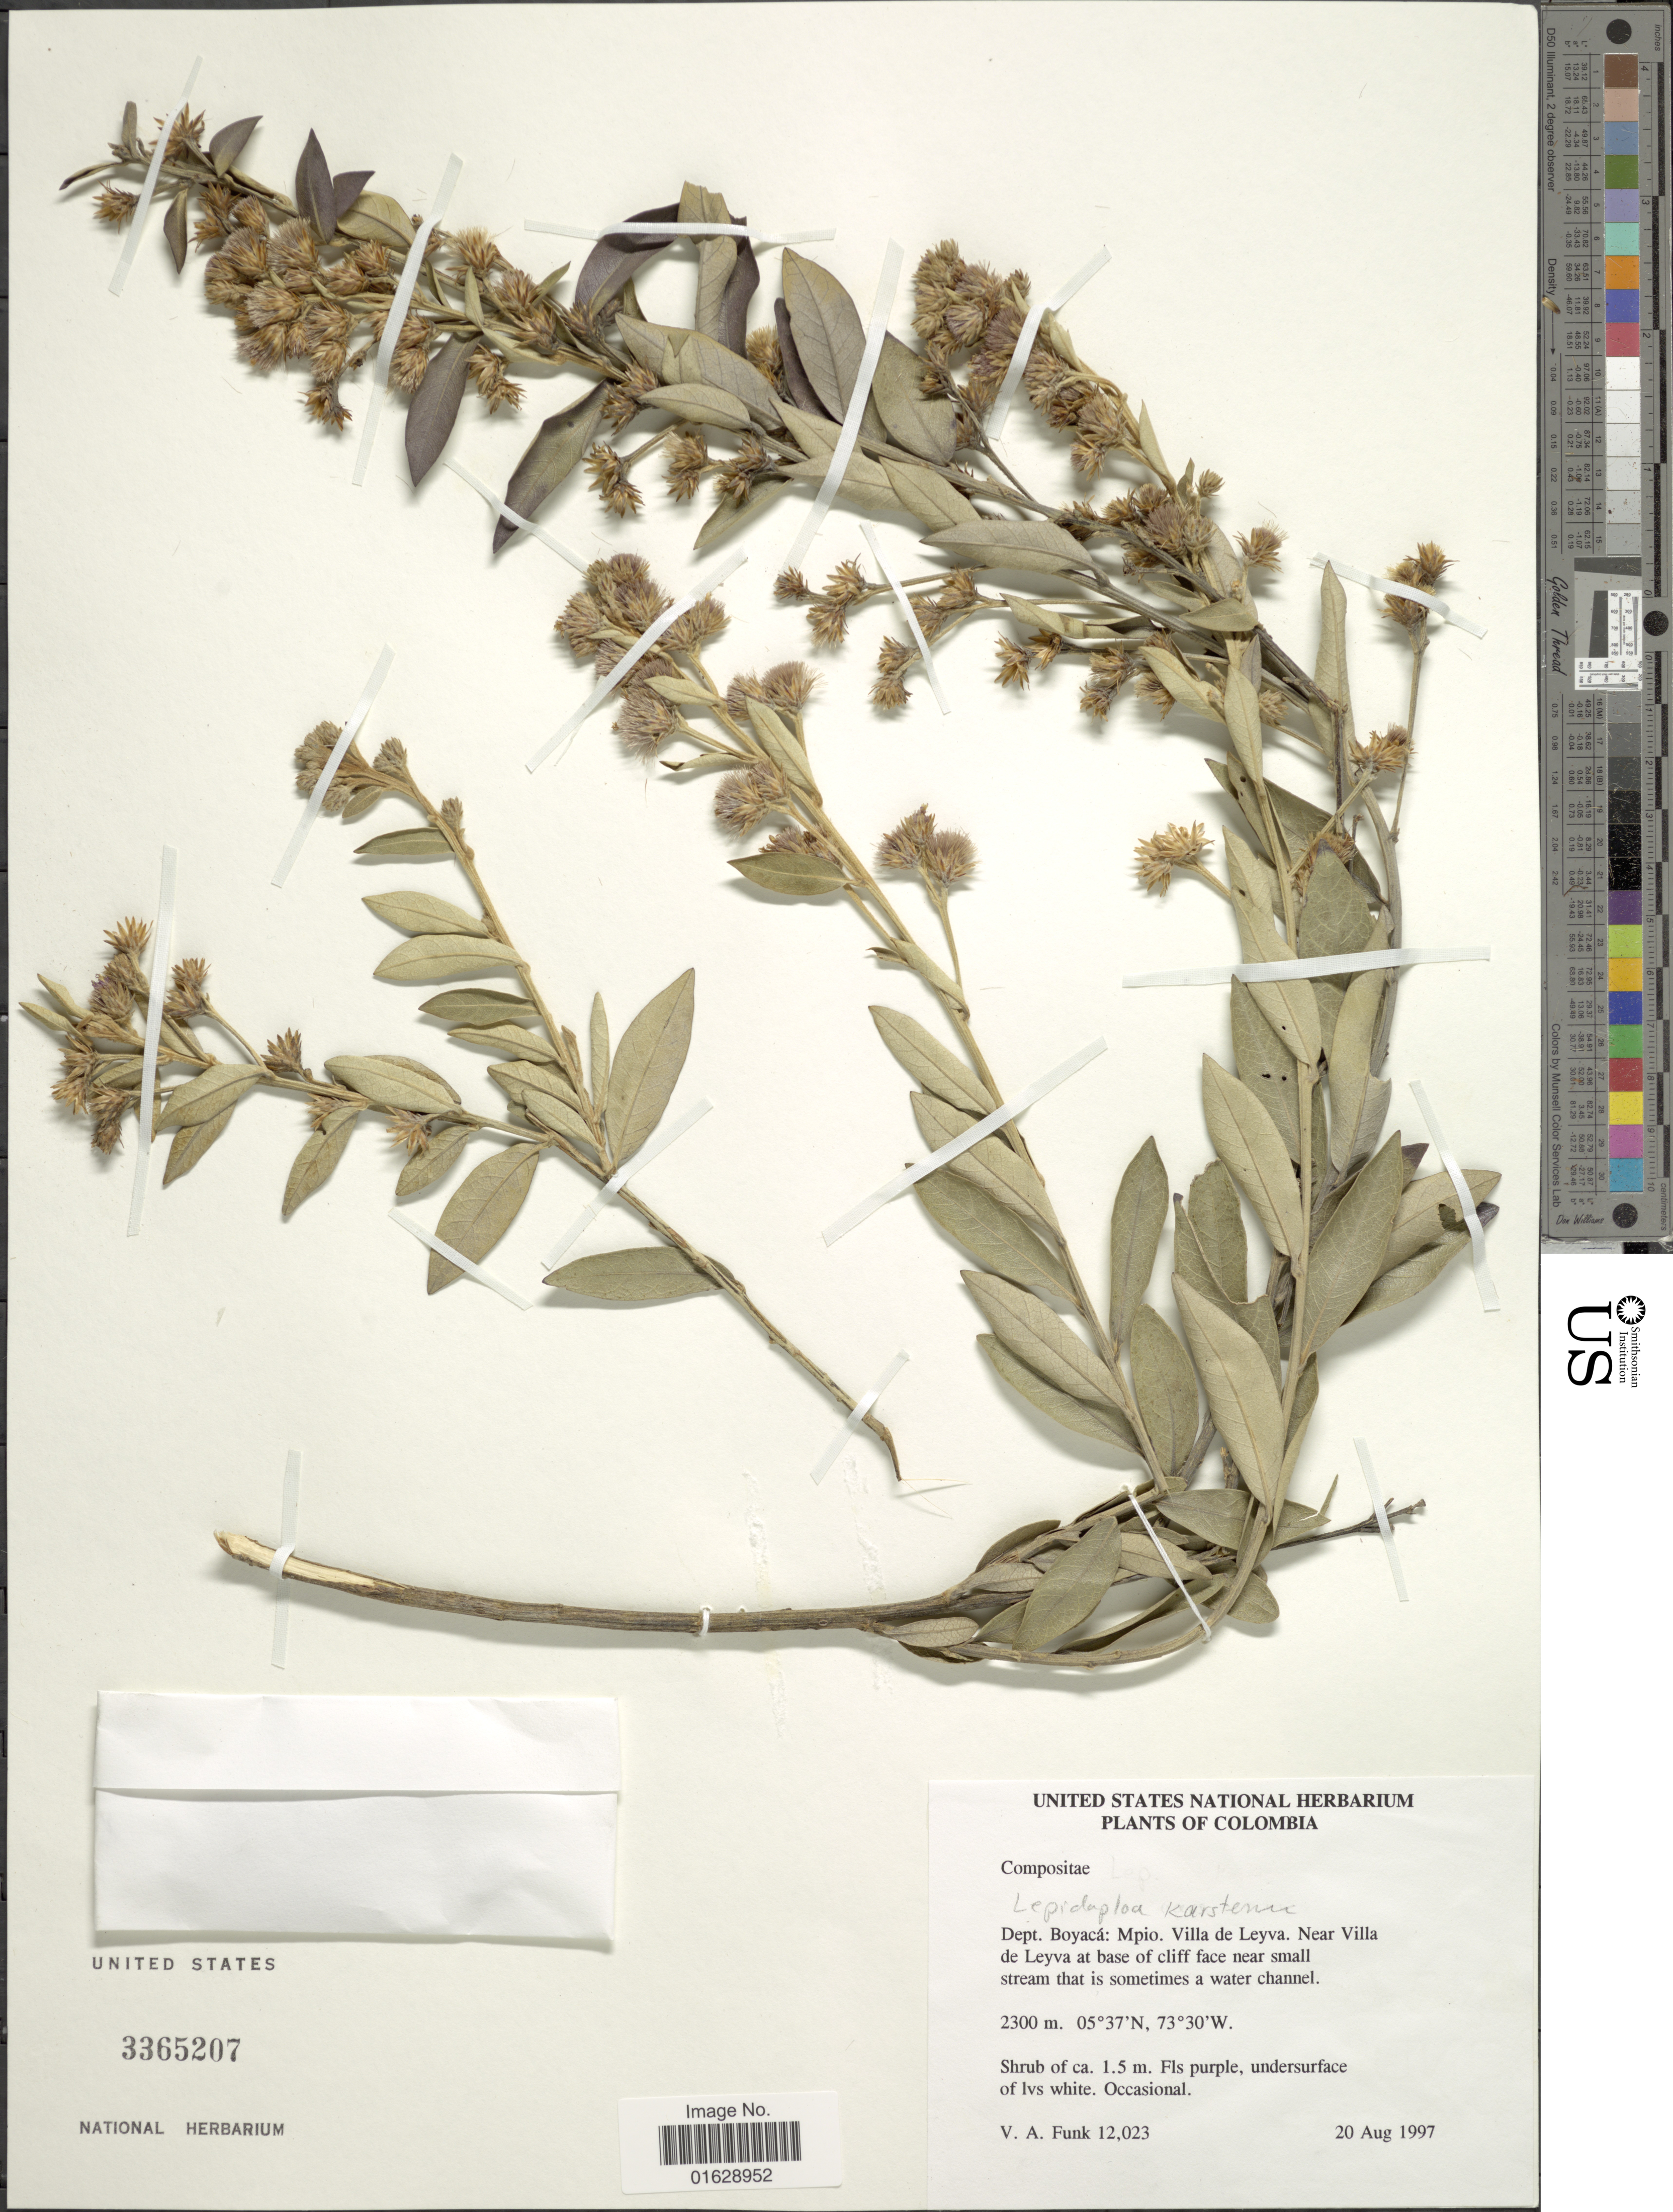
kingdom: Plantae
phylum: Tracheophyta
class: Magnoliopsida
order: Asterales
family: Asteraceae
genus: Lepidaploa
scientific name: Lepidaploa karstenii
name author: (Sch. Bip.) H. Rob.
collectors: V. Funk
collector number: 12023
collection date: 1997-08-20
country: Colombia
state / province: Boyacá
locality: Mpio. Villa de Leyva. Near Villa de Leyva at base of cliff face near small stream that is sometimes a water channel.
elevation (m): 2300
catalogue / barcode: US 3365207